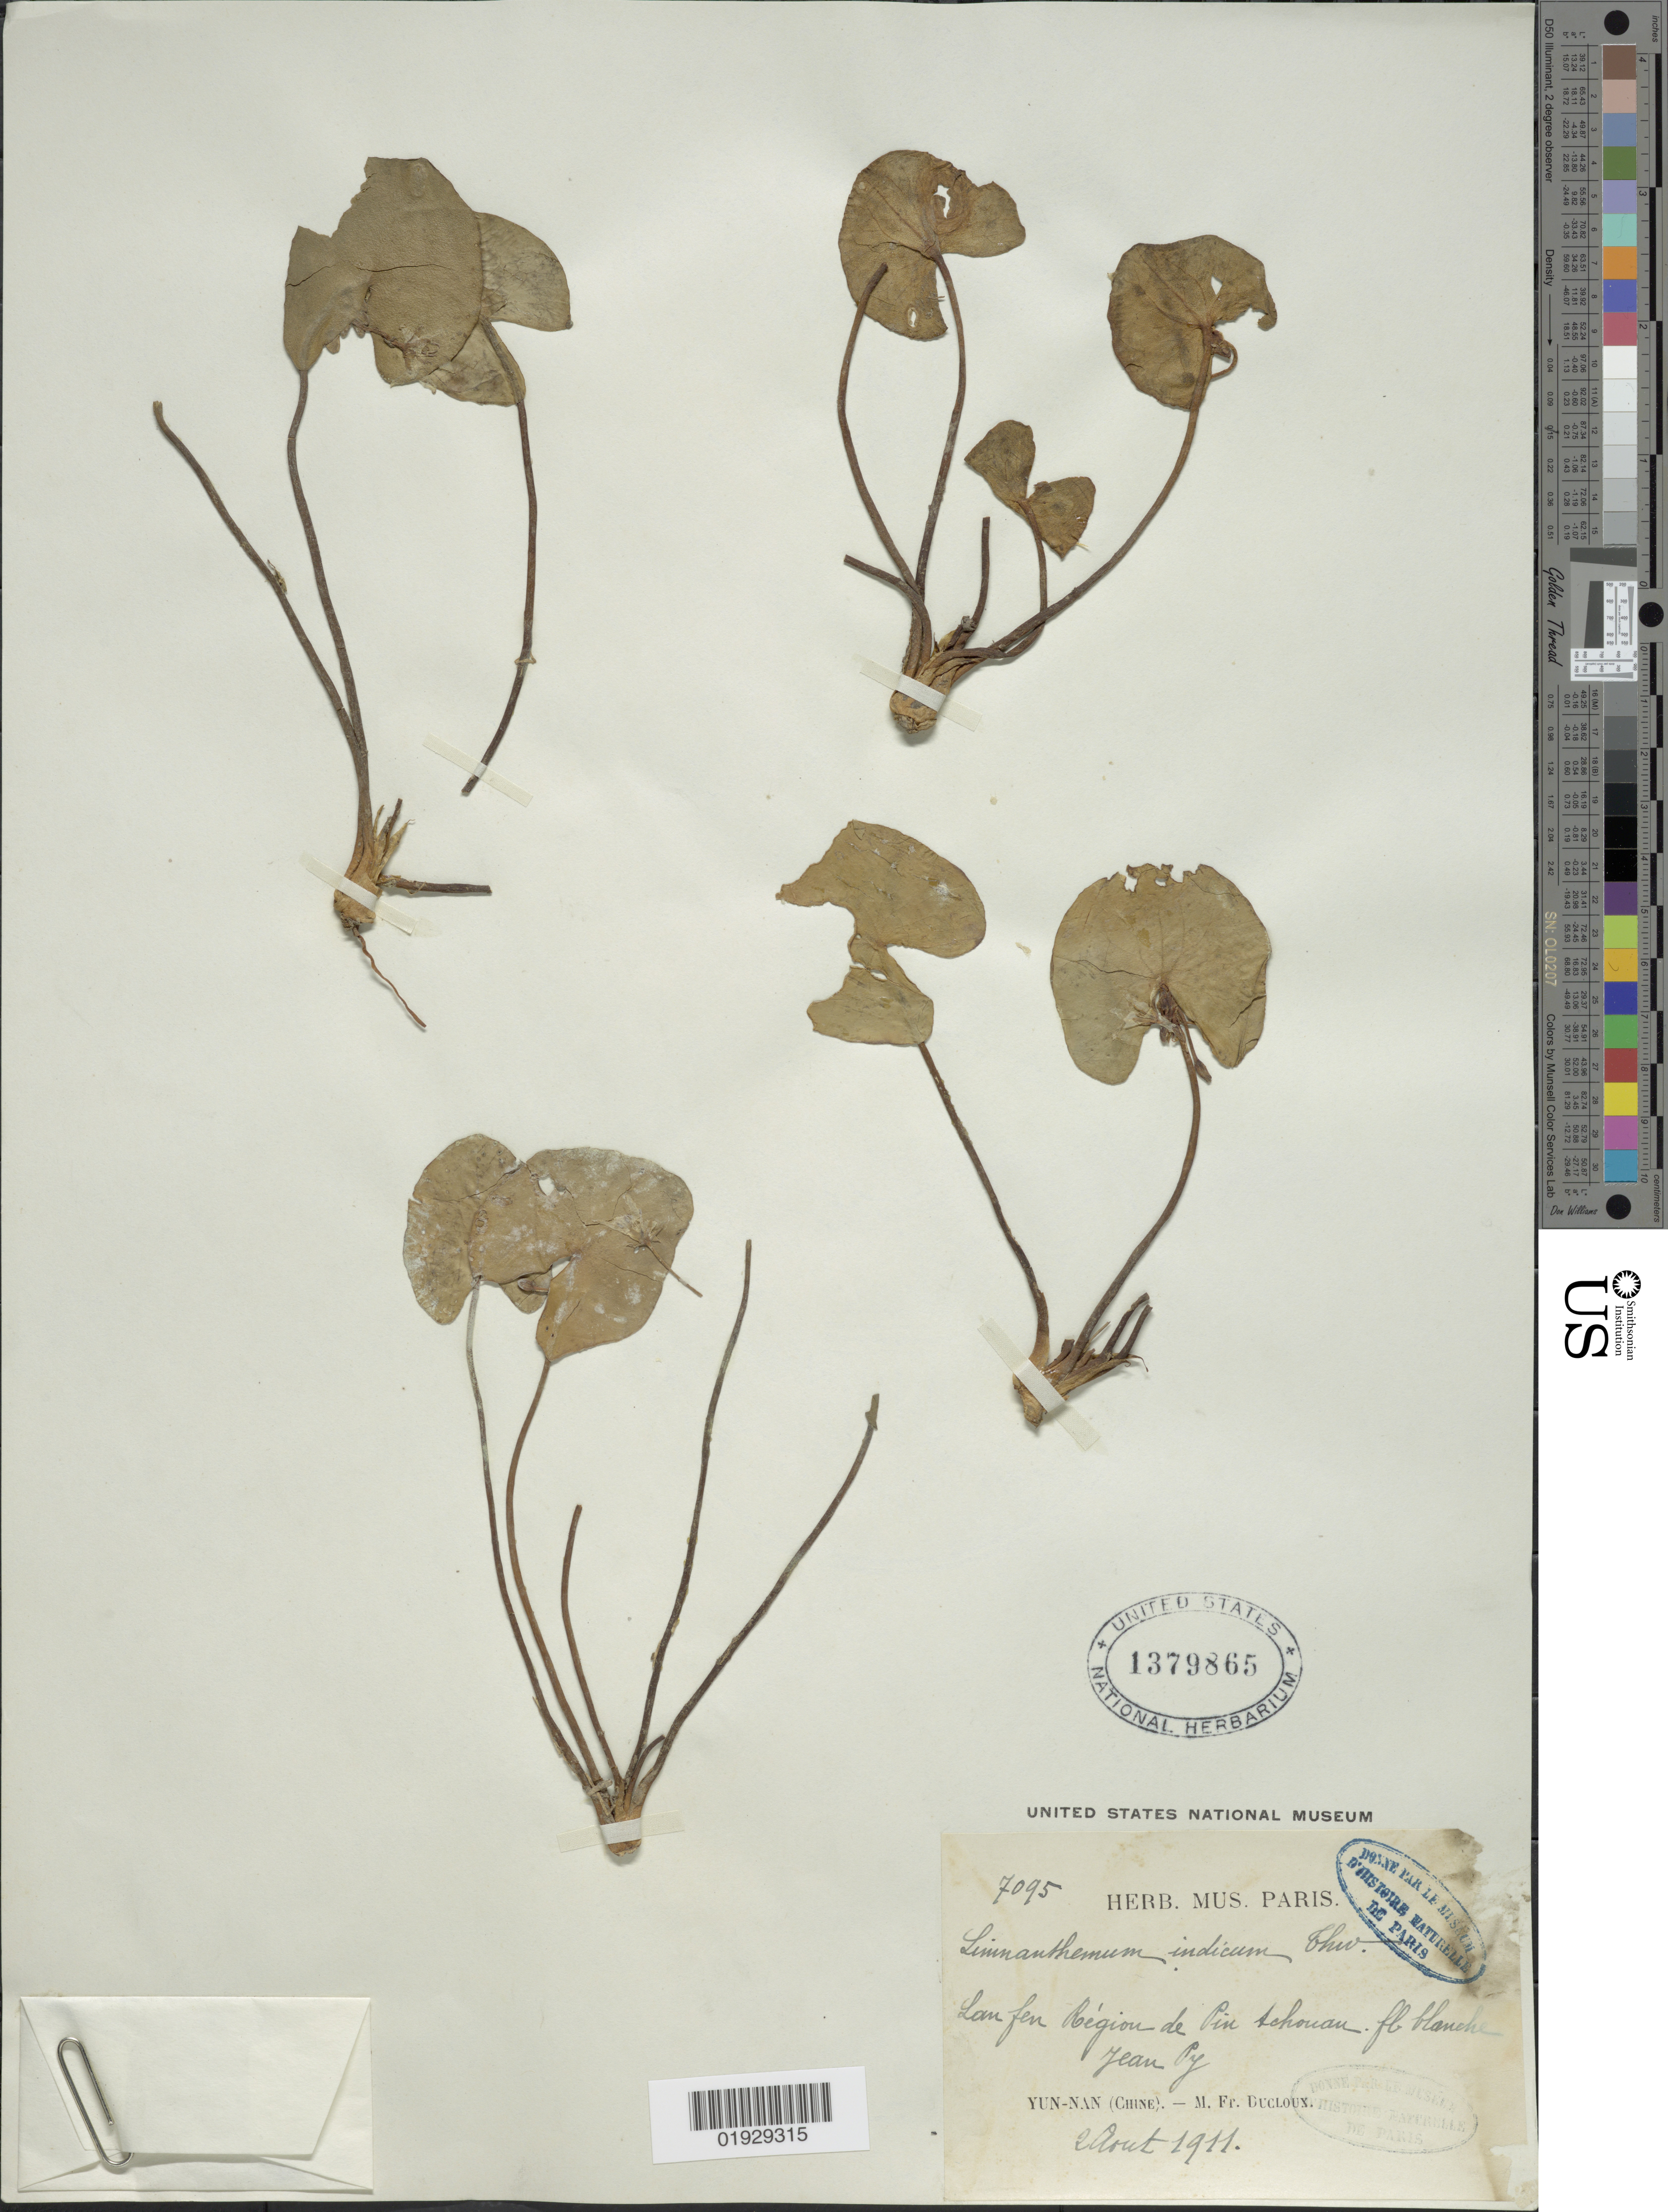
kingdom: Plantae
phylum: Tracheophyta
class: Magnoliopsida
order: Asterales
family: Menyanthaceae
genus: Nymphoides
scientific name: Nymphoides indica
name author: (L.) Kuntze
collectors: M. Ducloux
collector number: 7095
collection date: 1911-08-02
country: China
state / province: Yunnan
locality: Lanfen Région de Pin tchouau. Yun-nan (Chine)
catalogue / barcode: US 1379865